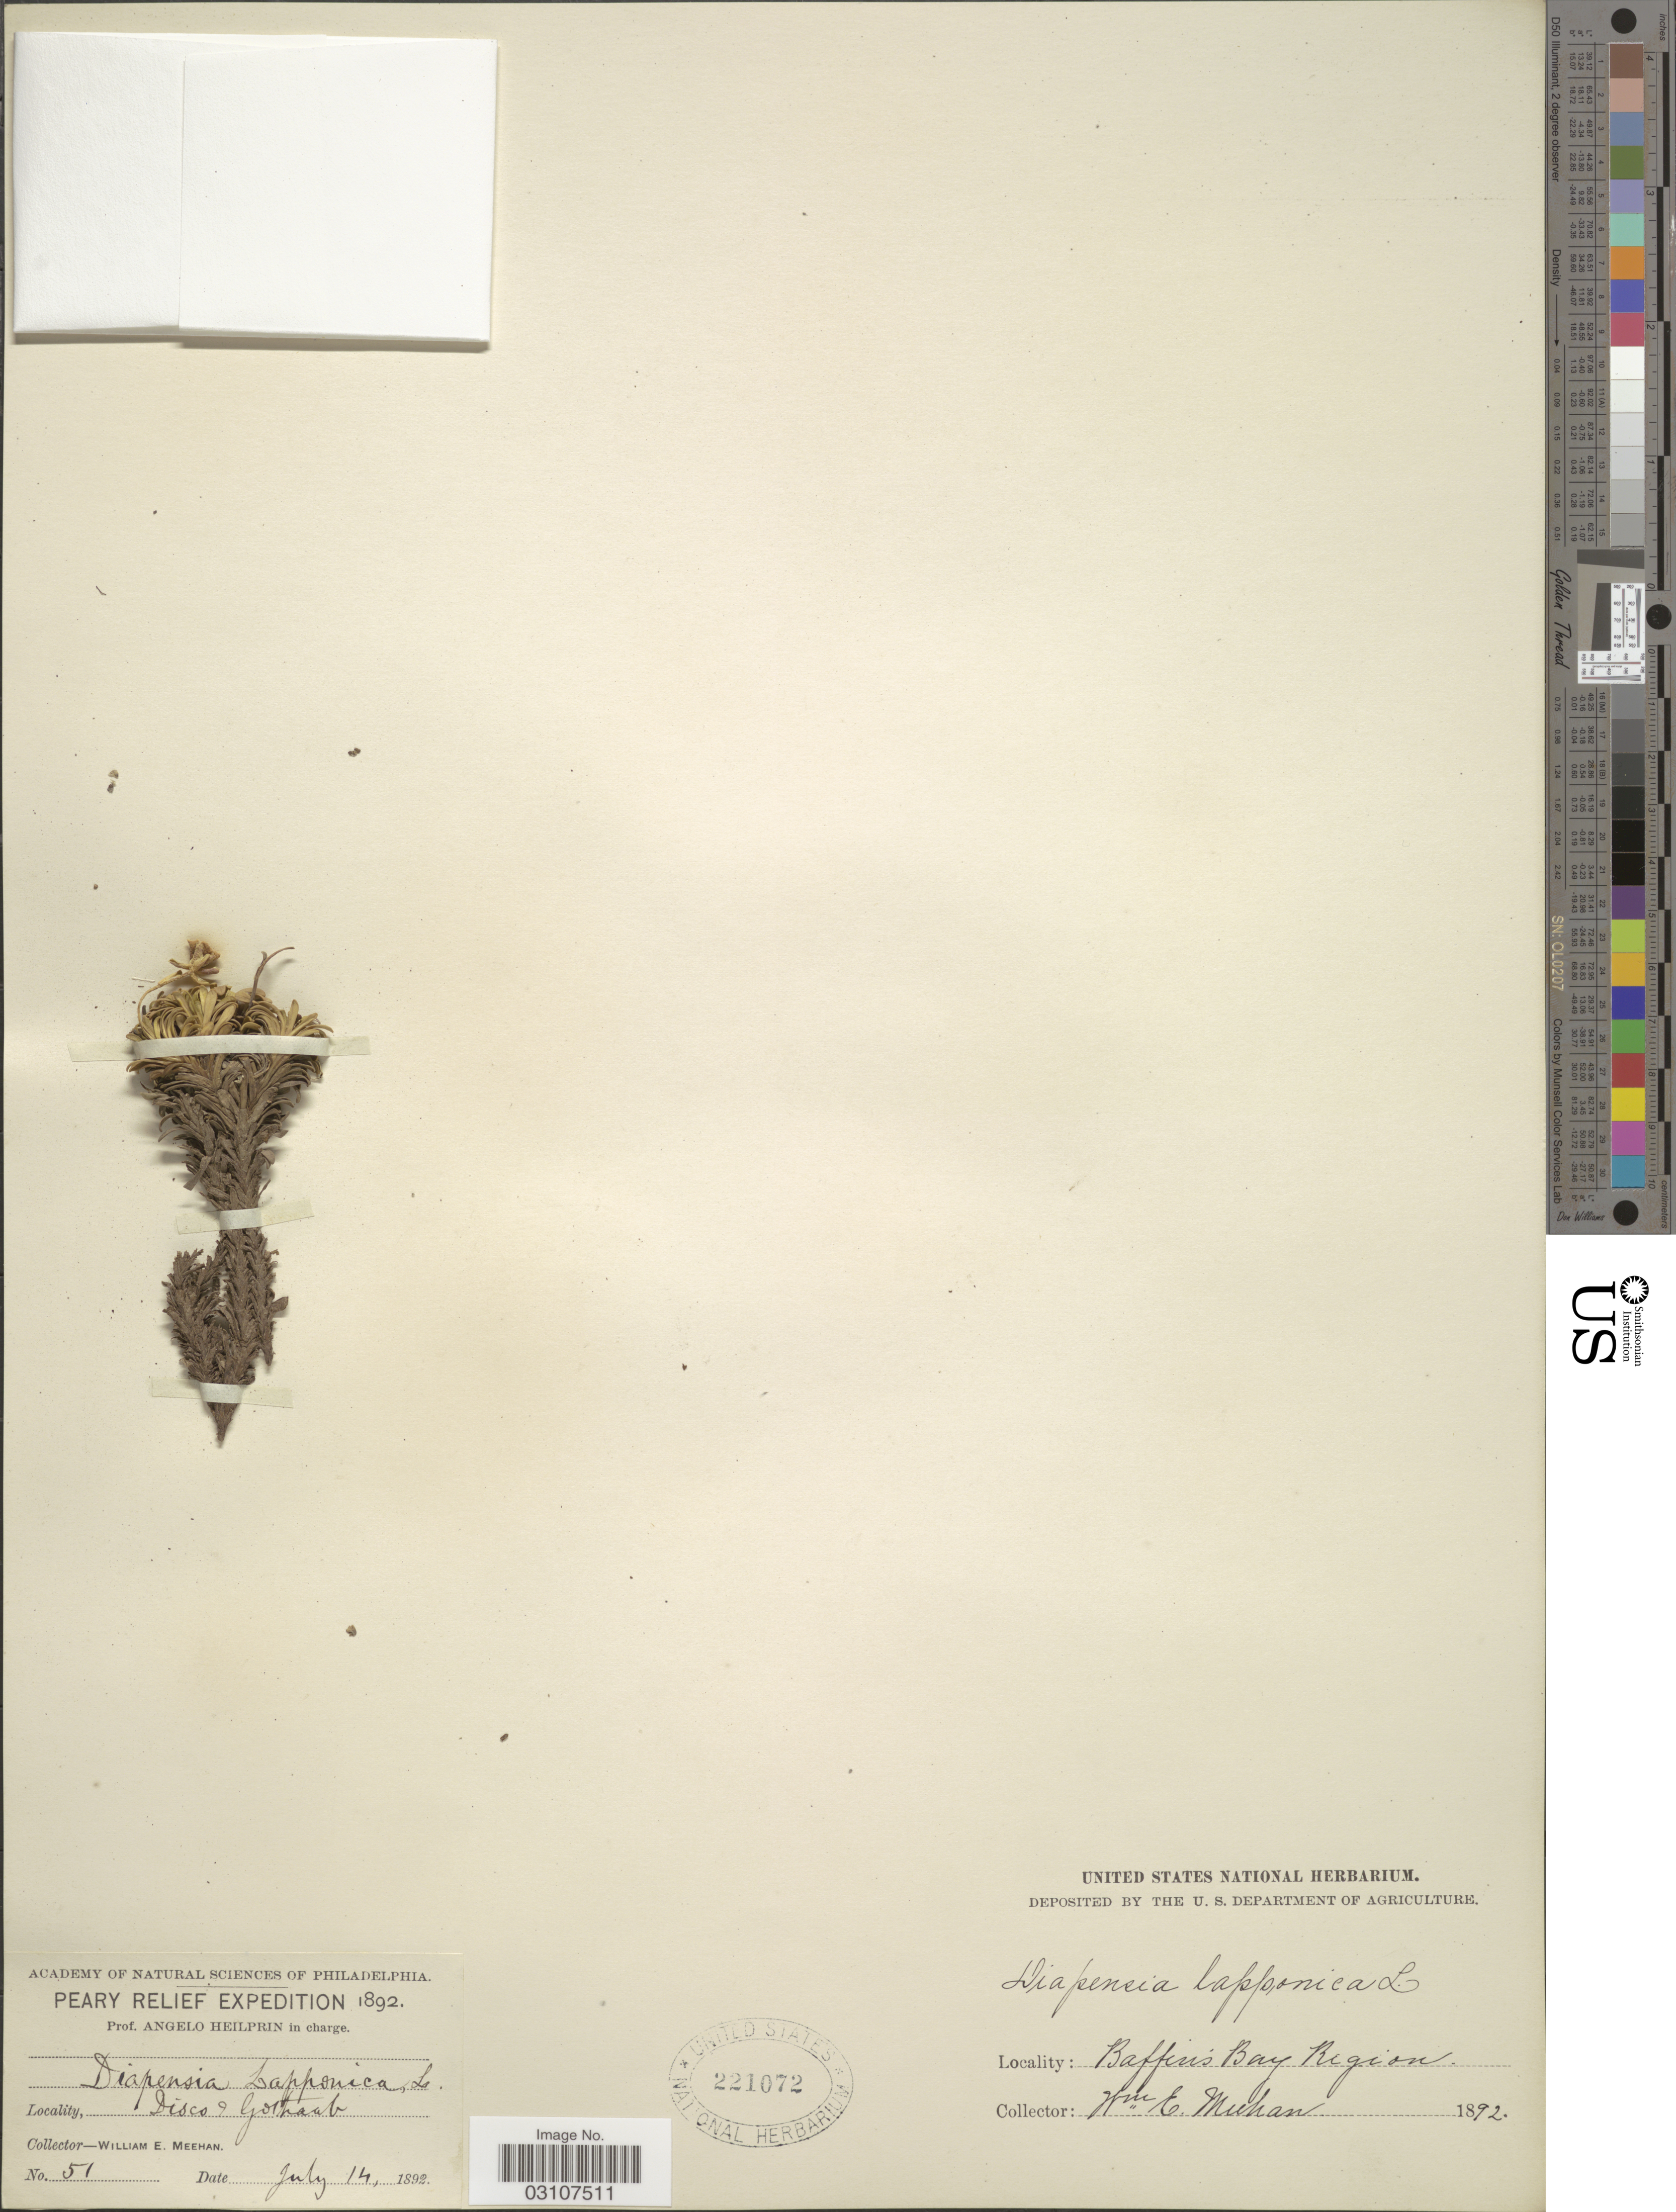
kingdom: Plantae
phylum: Tracheophyta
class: Magnoliopsida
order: Ericales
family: Diapensiaceae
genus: Diapensia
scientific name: Diapensia lapponica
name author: L.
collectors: W. Meehan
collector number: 51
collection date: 1892-07-14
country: Greenland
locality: Baffin's Bay Region. Disco & Gothaab.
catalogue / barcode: US 221072